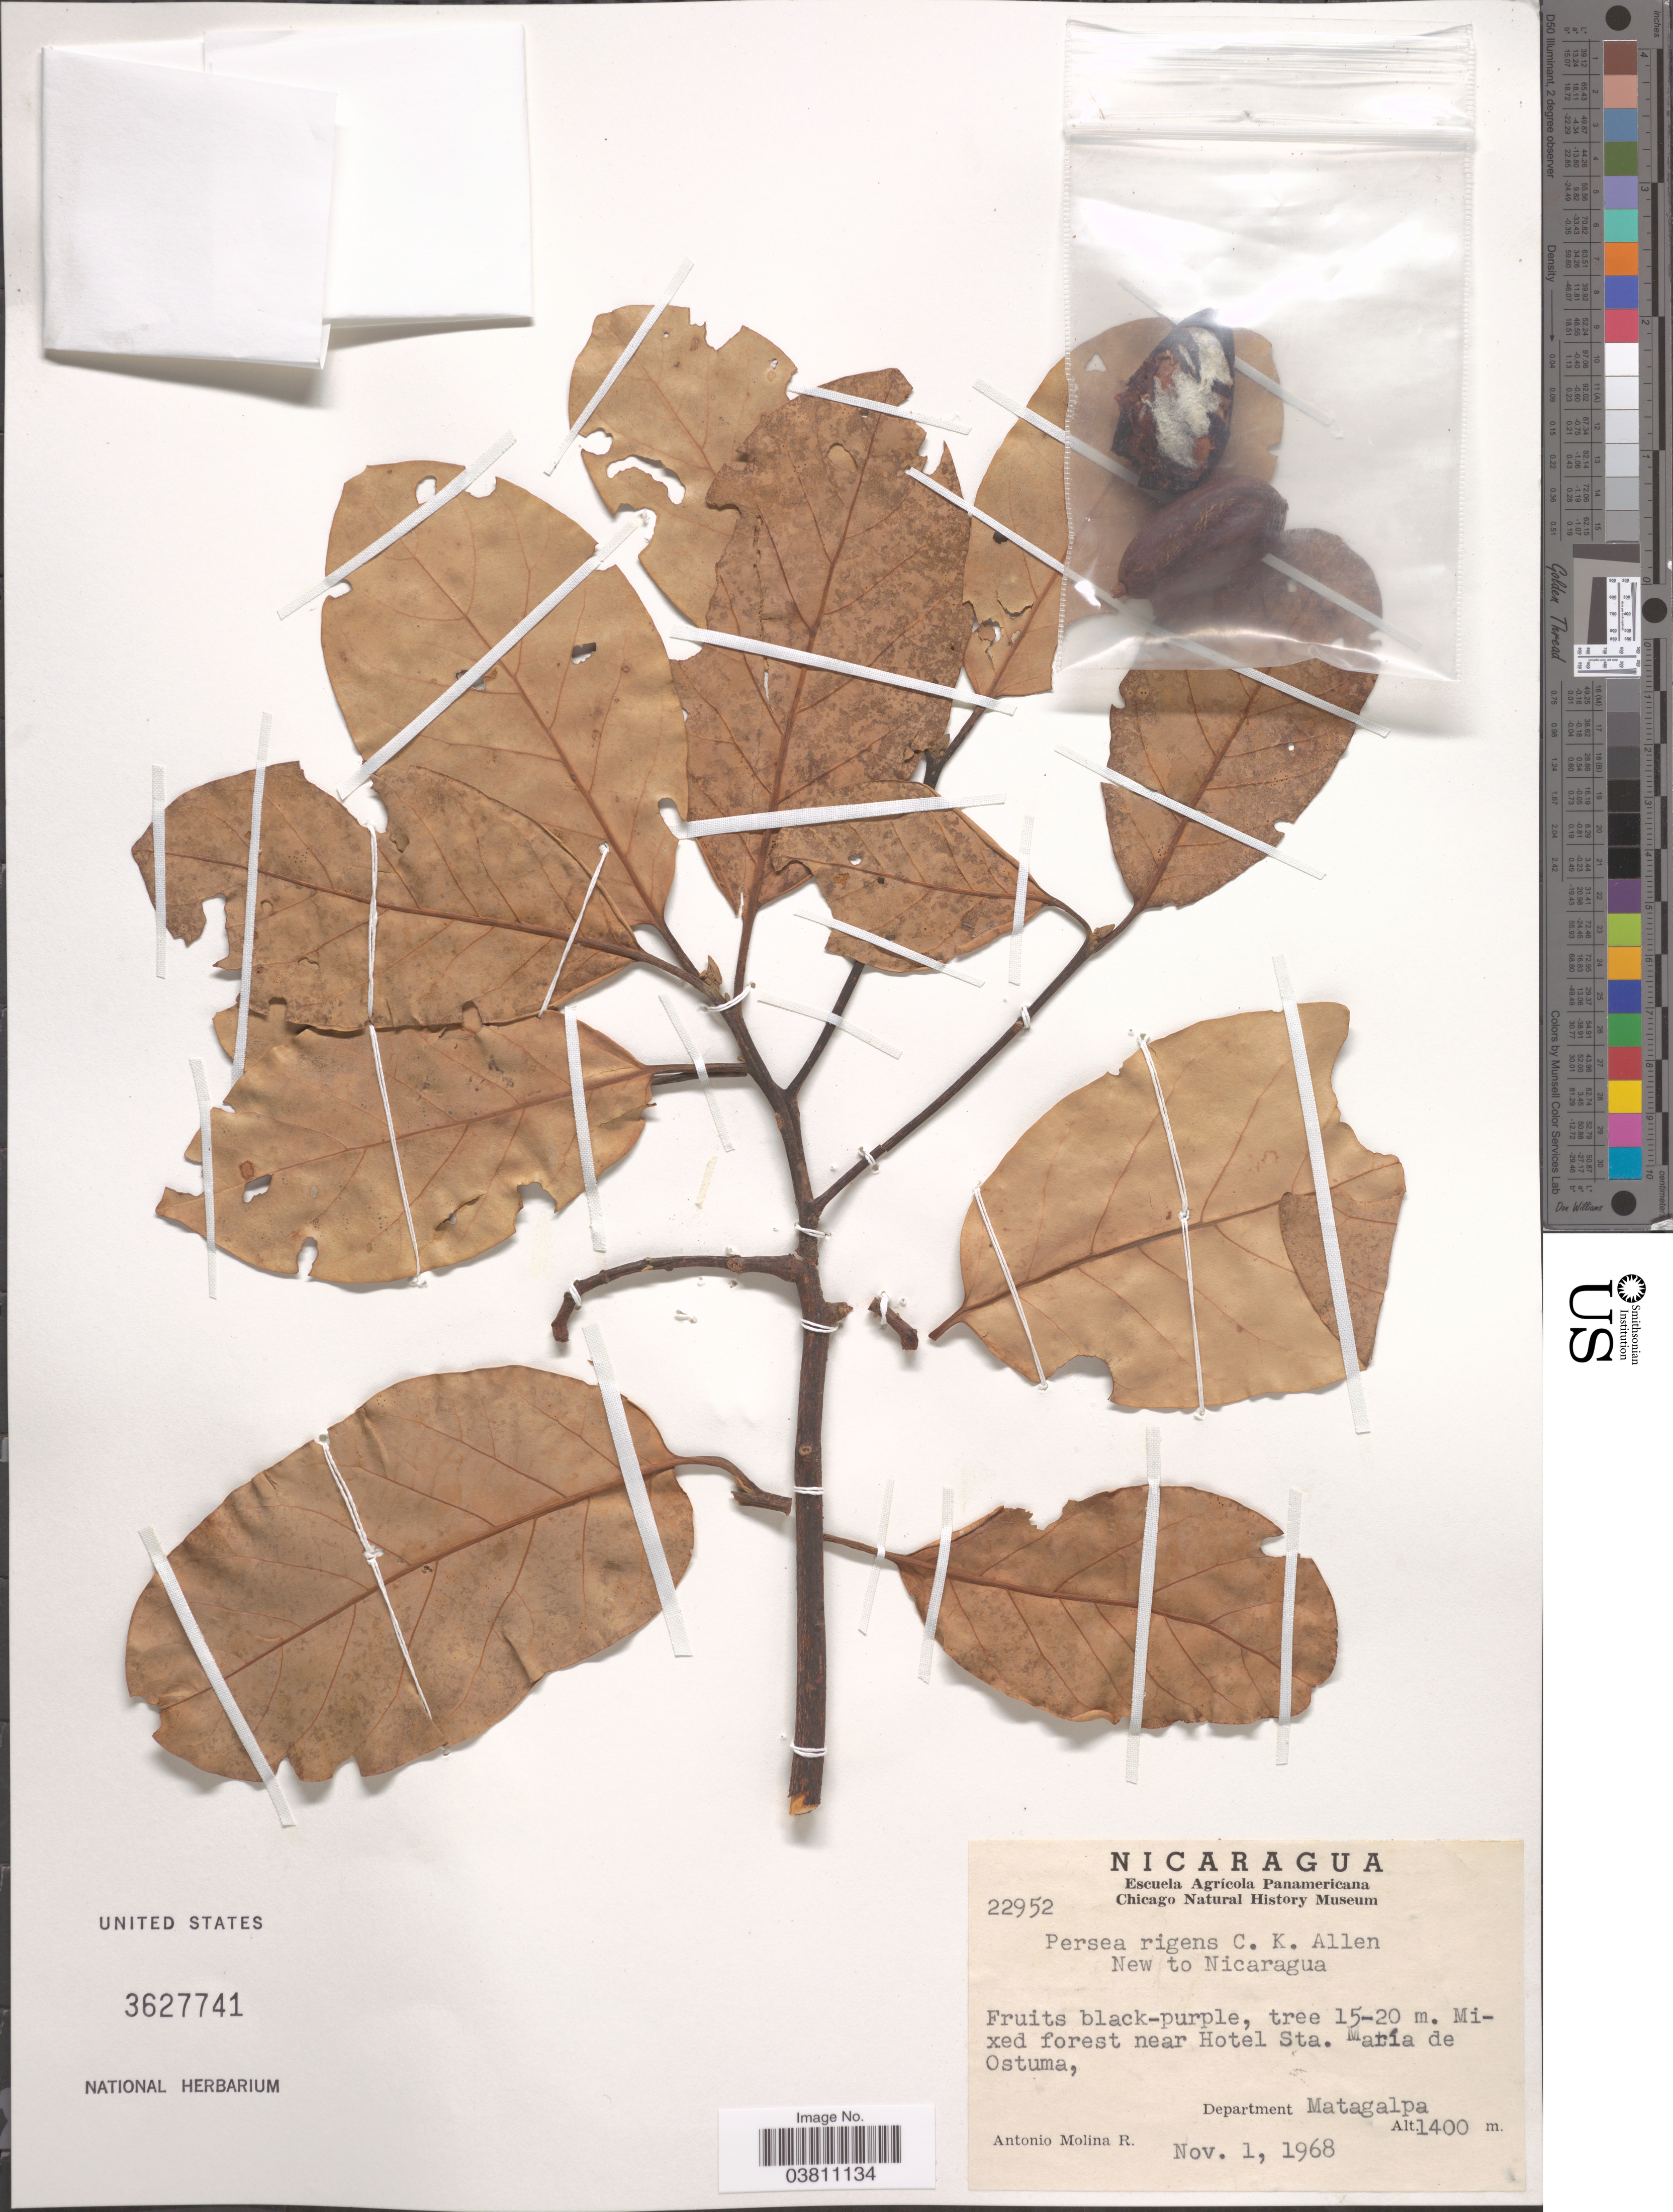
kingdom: Plantae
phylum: Tracheophyta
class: Magnoliopsida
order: Laurales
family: Lauraceae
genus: Persea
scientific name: Persea rigens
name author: C.K. Allen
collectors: A. Molina R.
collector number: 22952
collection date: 1968-11-01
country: Nicaragua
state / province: Matagalpa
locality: Near Hotel Sta. María de Ostuma, Department Matagalpa.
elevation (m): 1400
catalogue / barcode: US 3627741